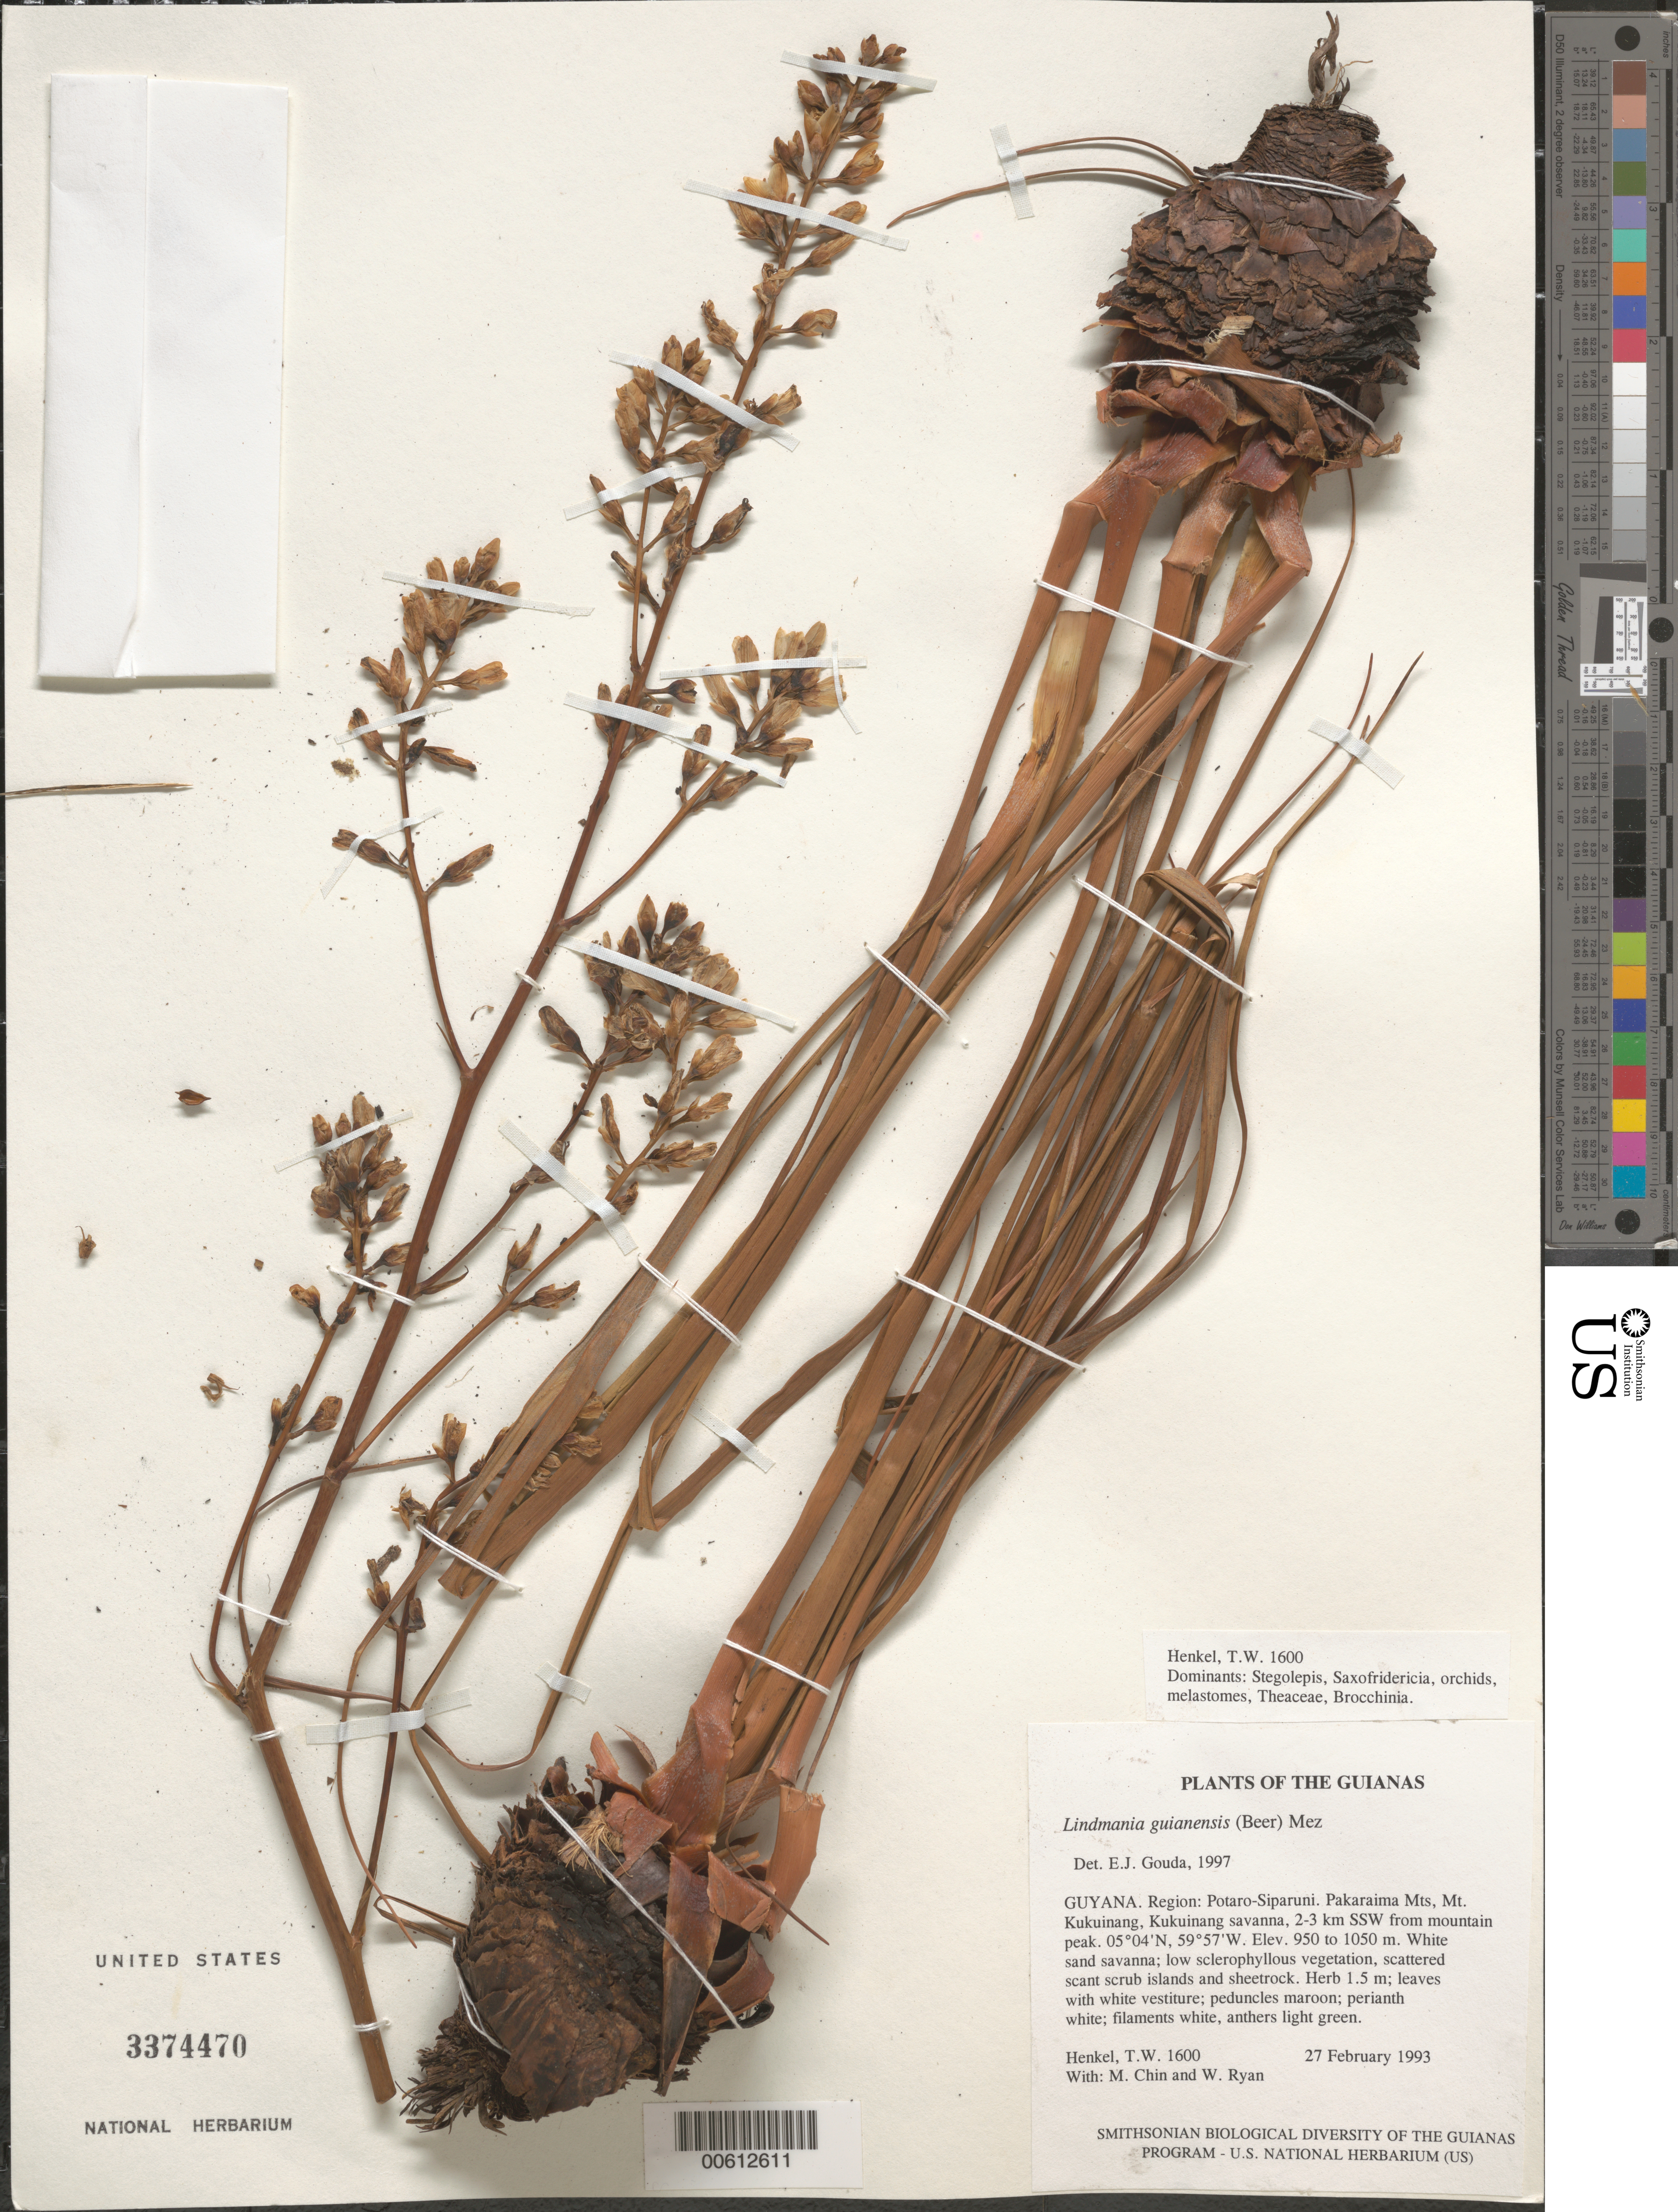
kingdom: Plantae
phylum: Tracheophyta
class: Liliopsida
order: Poales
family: Bromeliaceae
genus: Lindmania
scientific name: Lindmania guianensis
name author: (Beer) Mez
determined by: Gouda, E. J.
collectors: T. Henkel, M. Chin & W. Ryan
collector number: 1600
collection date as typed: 27 February 1993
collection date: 1993-02-27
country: Guyana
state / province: Potaro-Siparuni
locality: Pakaraima Mts, Mt. Kukuinang, Kukuinang savanna, 2-3 km SSW from mountain peak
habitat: White sand savanna; low sclerophyllous vegetation, scattered scant scrub islands and sheetrock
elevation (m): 950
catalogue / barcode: US 3374470